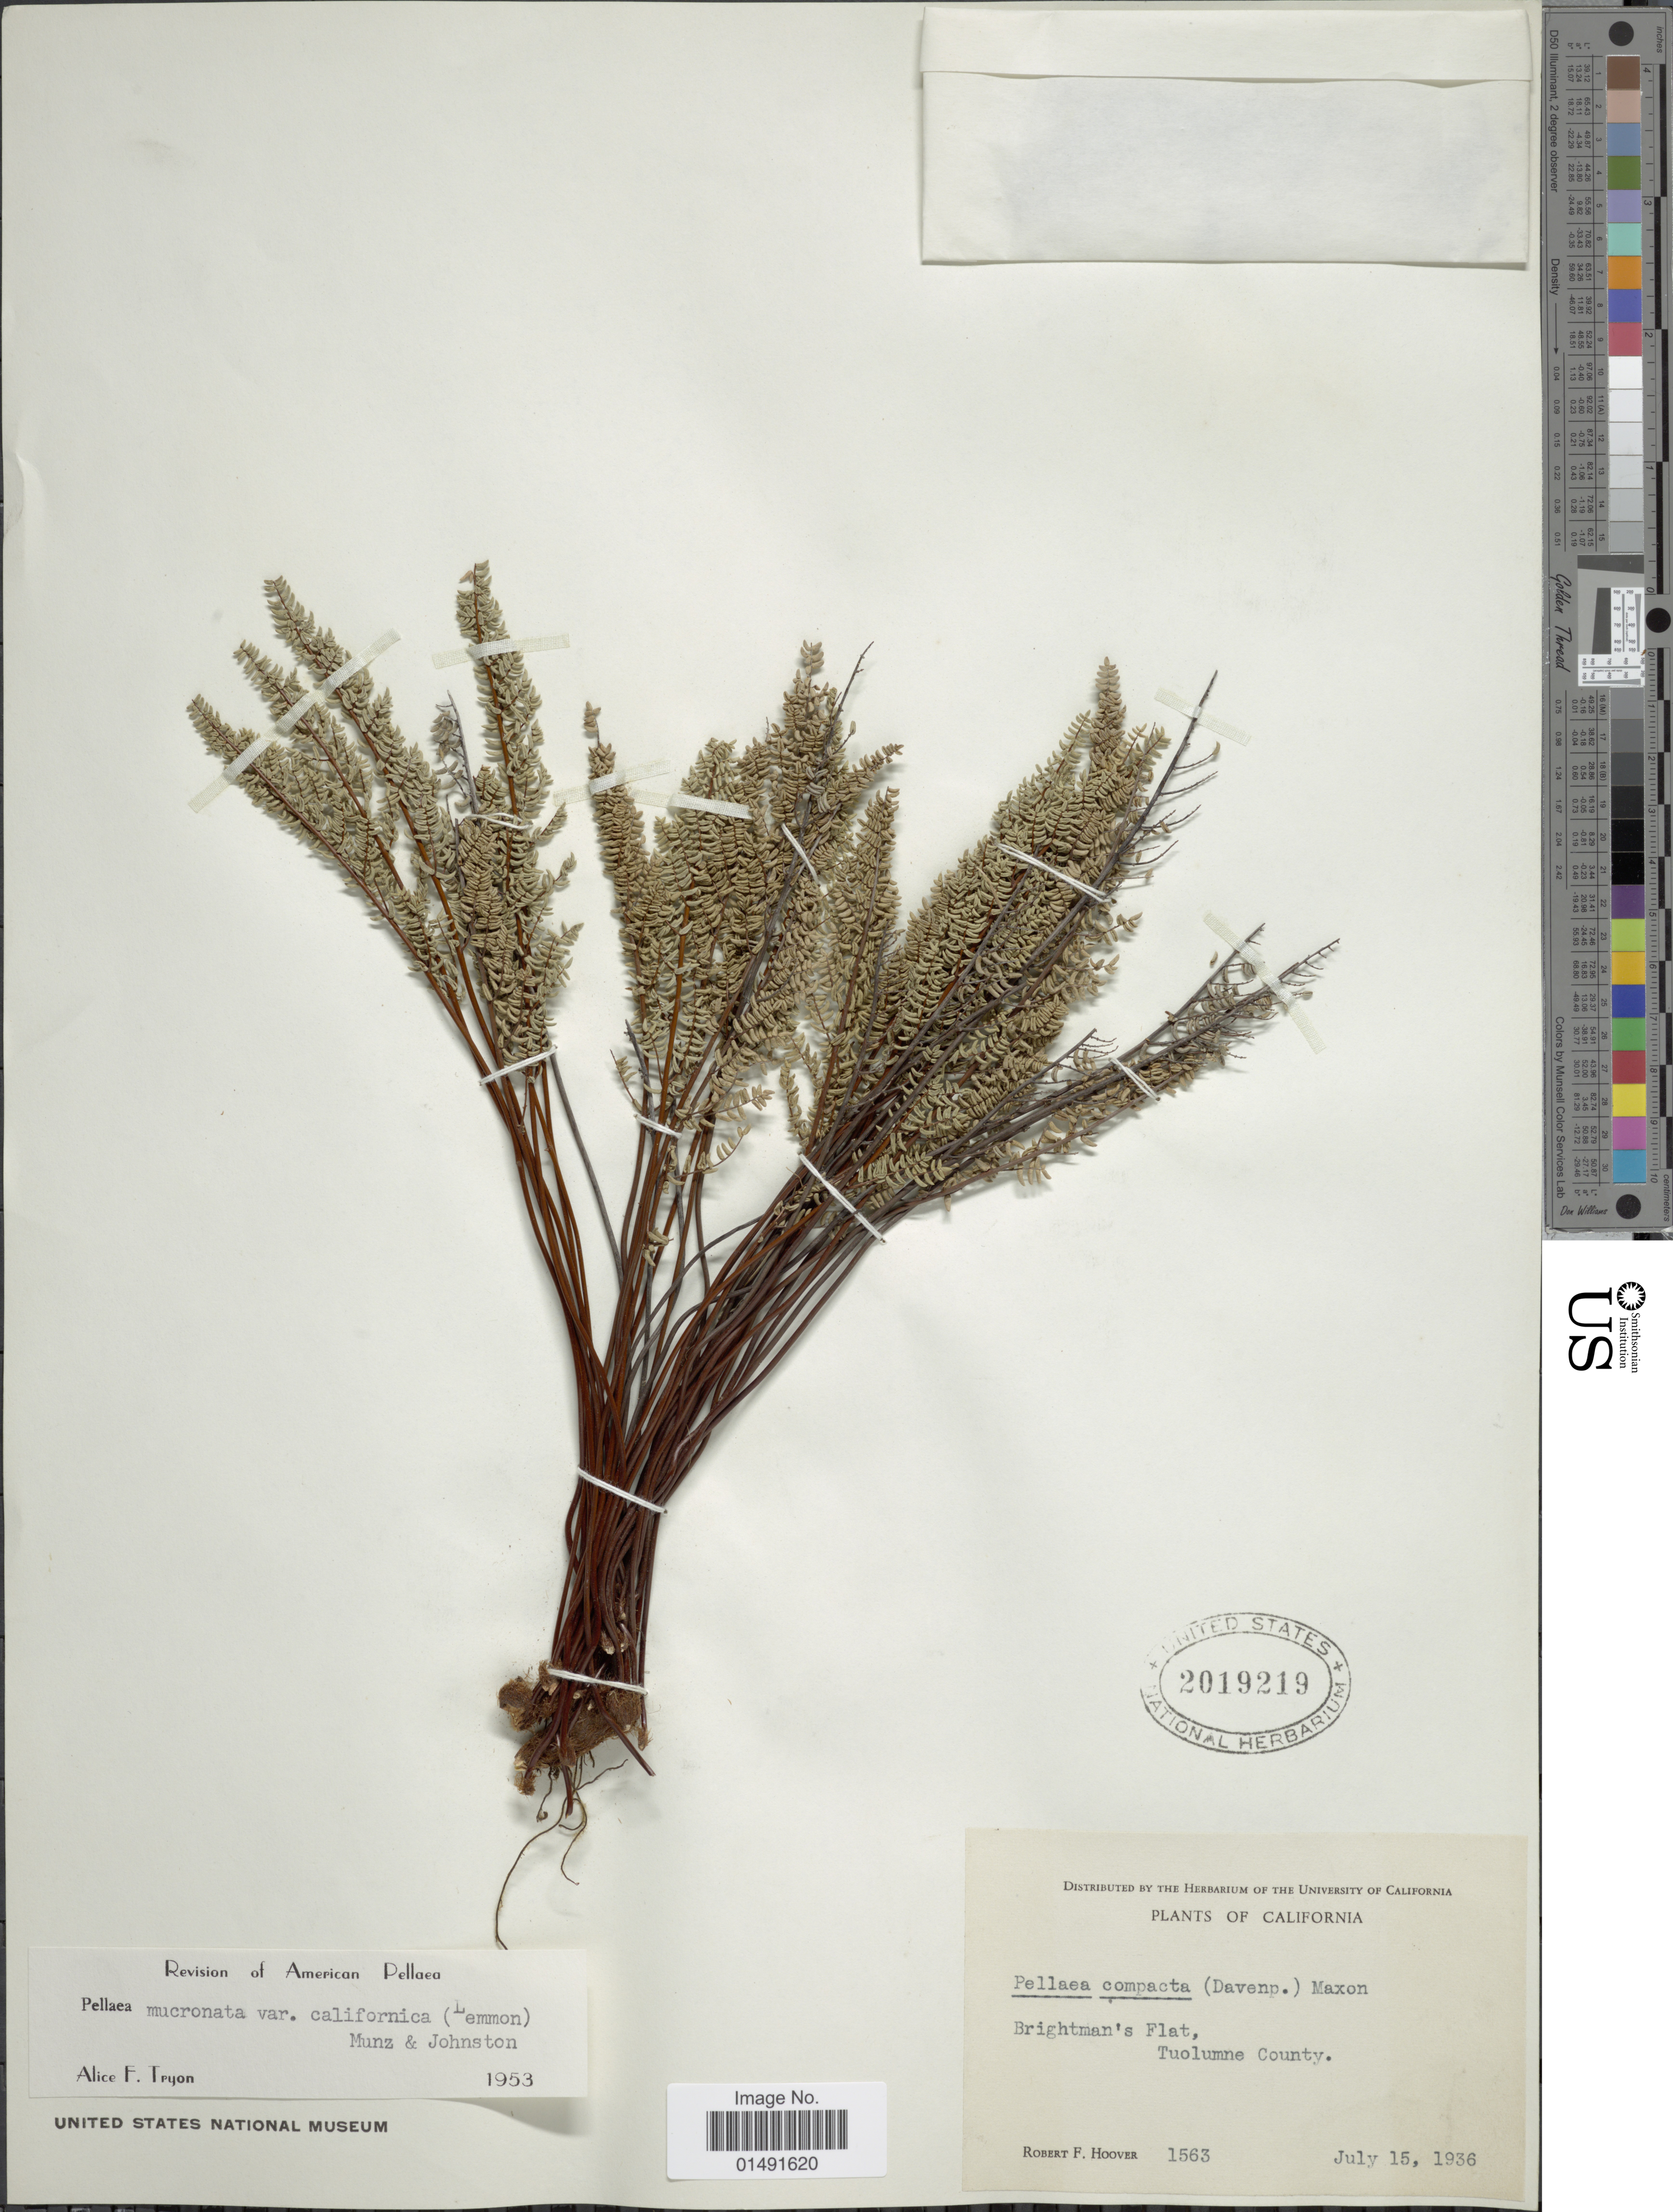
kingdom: Plantae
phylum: Tracheophyta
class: Polypodiopsida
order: Polypodiales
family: Pteridaceae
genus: Pellaea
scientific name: Pellaea mucronata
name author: (D.C. Eaton) D.C. Eaton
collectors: R. F. Hoover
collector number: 1563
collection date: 1936-07-15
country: United States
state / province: California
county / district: Tuolumne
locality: Brightman's Flat, Tuolumne County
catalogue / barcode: US 2019219